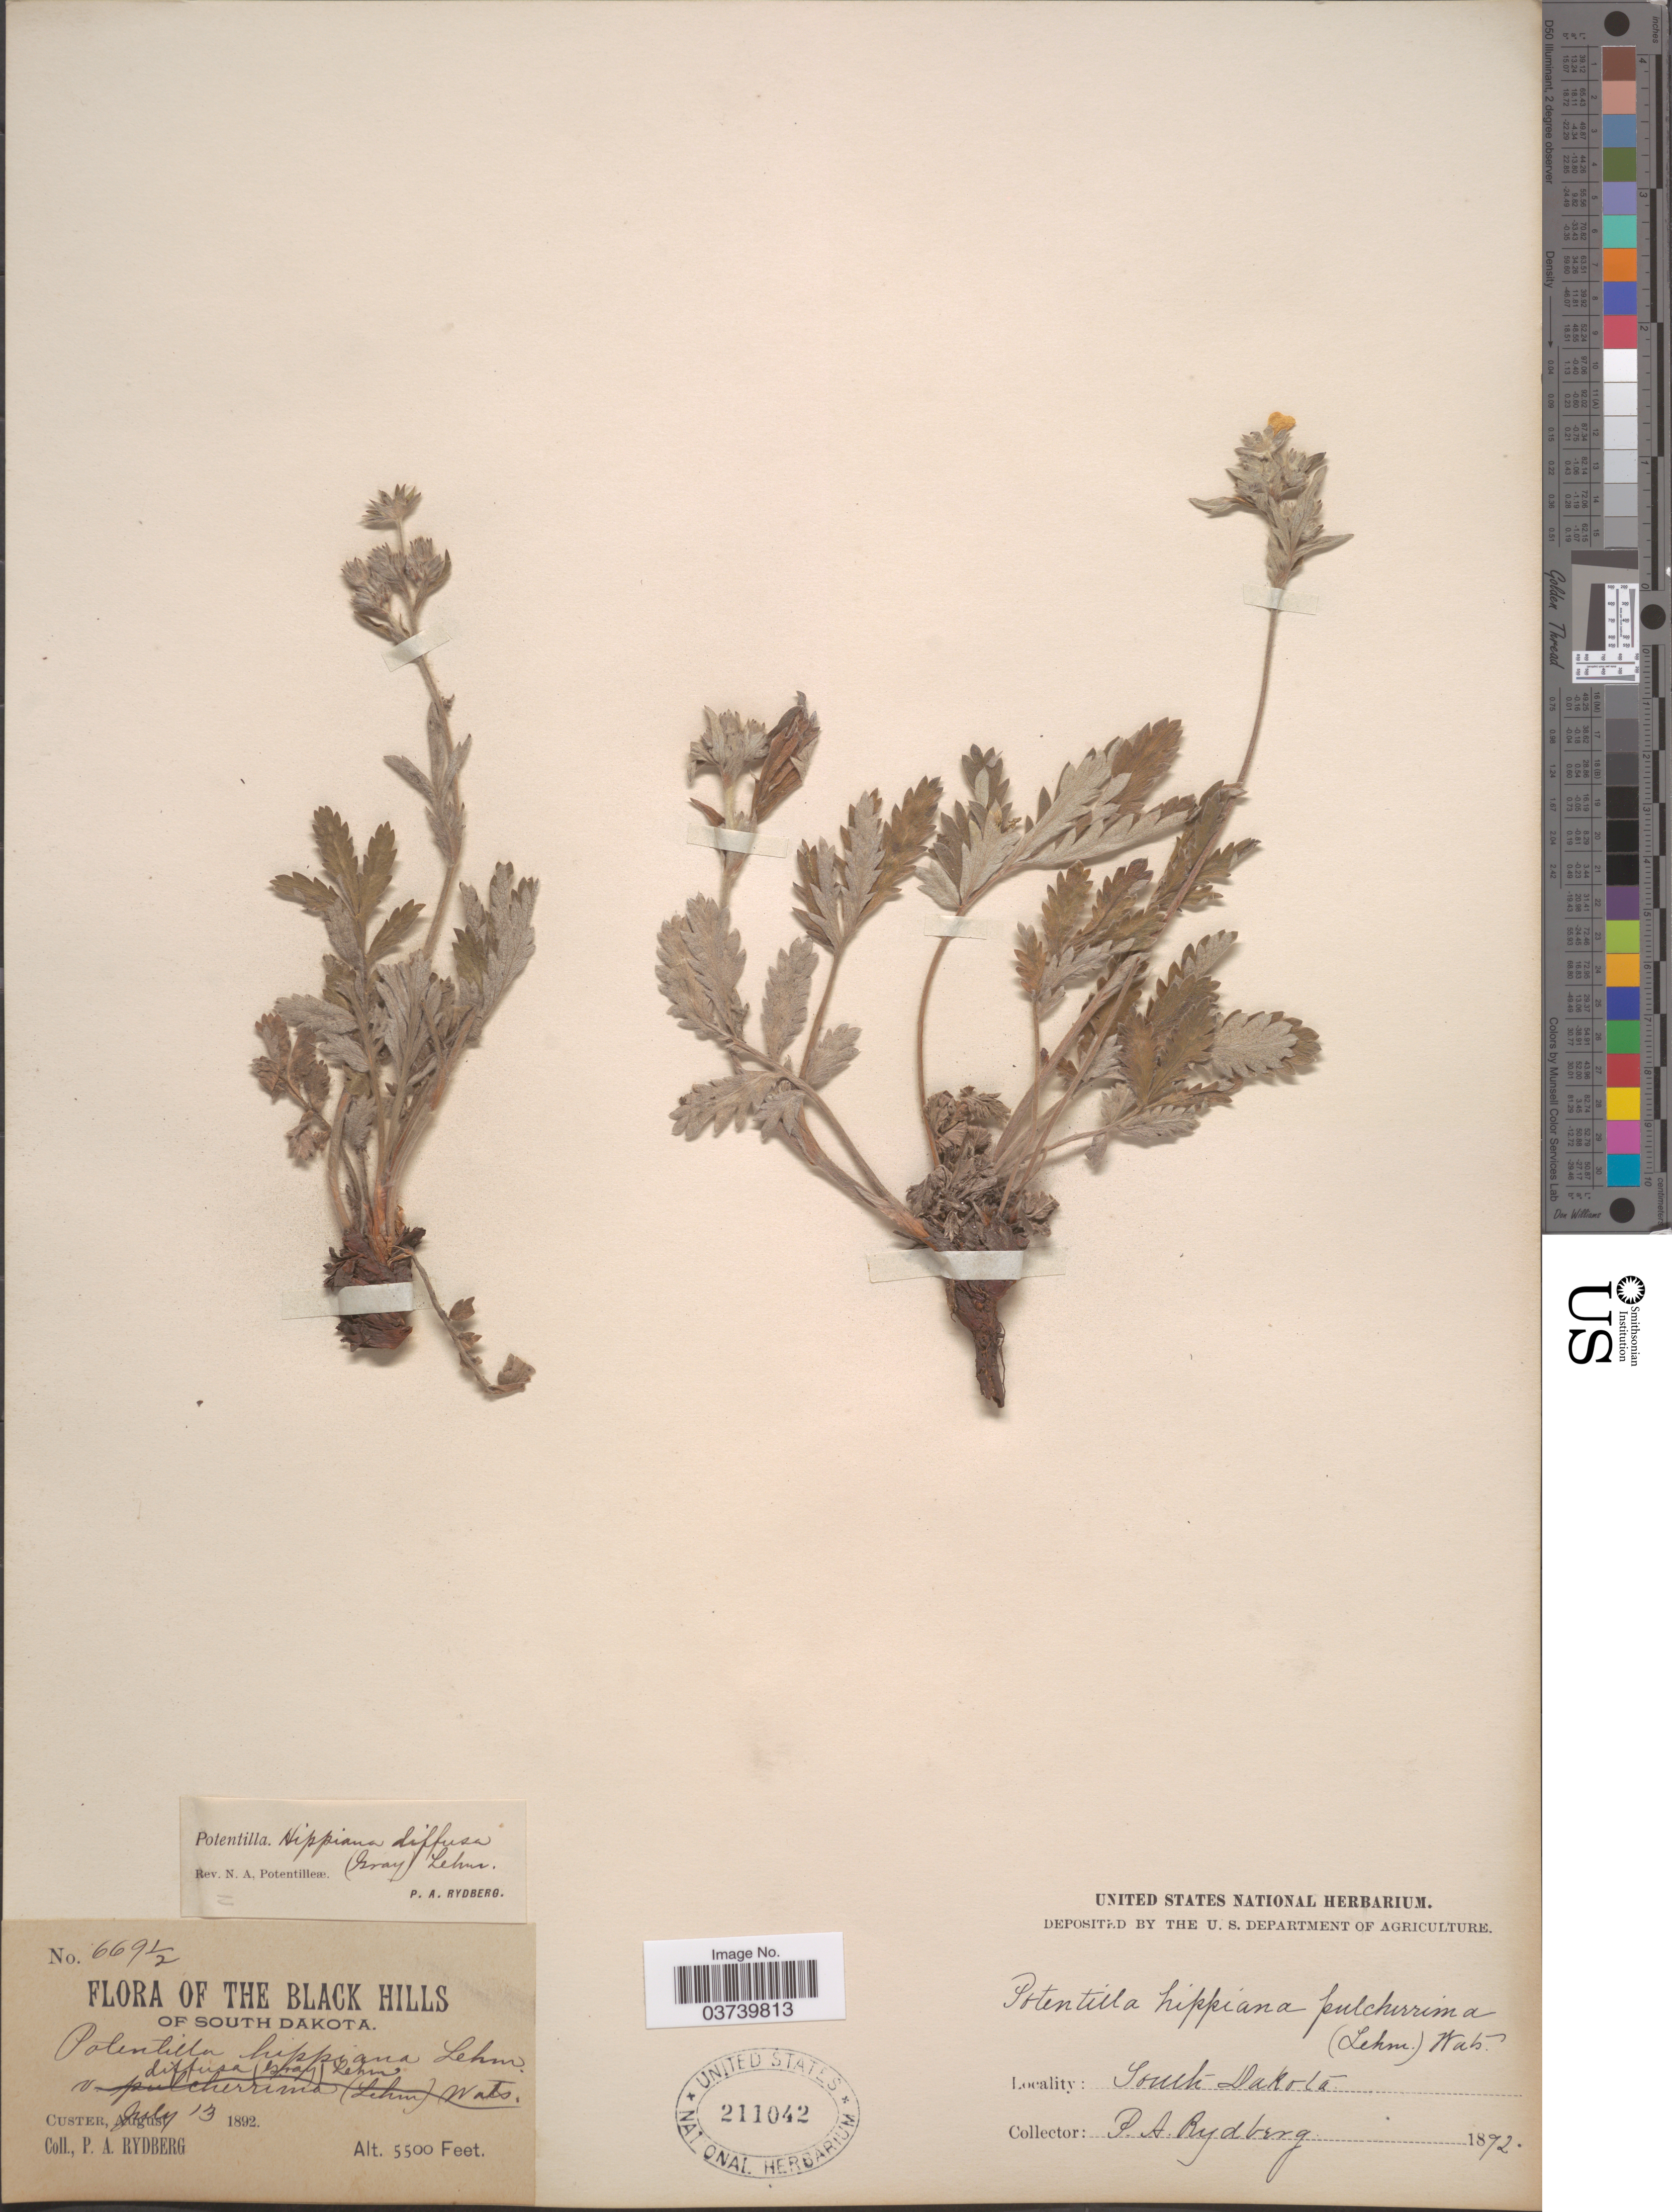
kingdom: Plantae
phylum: Tracheophyta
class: Magnoliopsida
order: Rosales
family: Rosaceae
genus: Potentilla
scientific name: Potentilla hippiana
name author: Lehm.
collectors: P. A. Rydberg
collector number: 669½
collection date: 1892-07-13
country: United States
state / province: South Dakota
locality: The Black Hills of South Dakota. Custer.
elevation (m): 1676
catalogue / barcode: US 211042